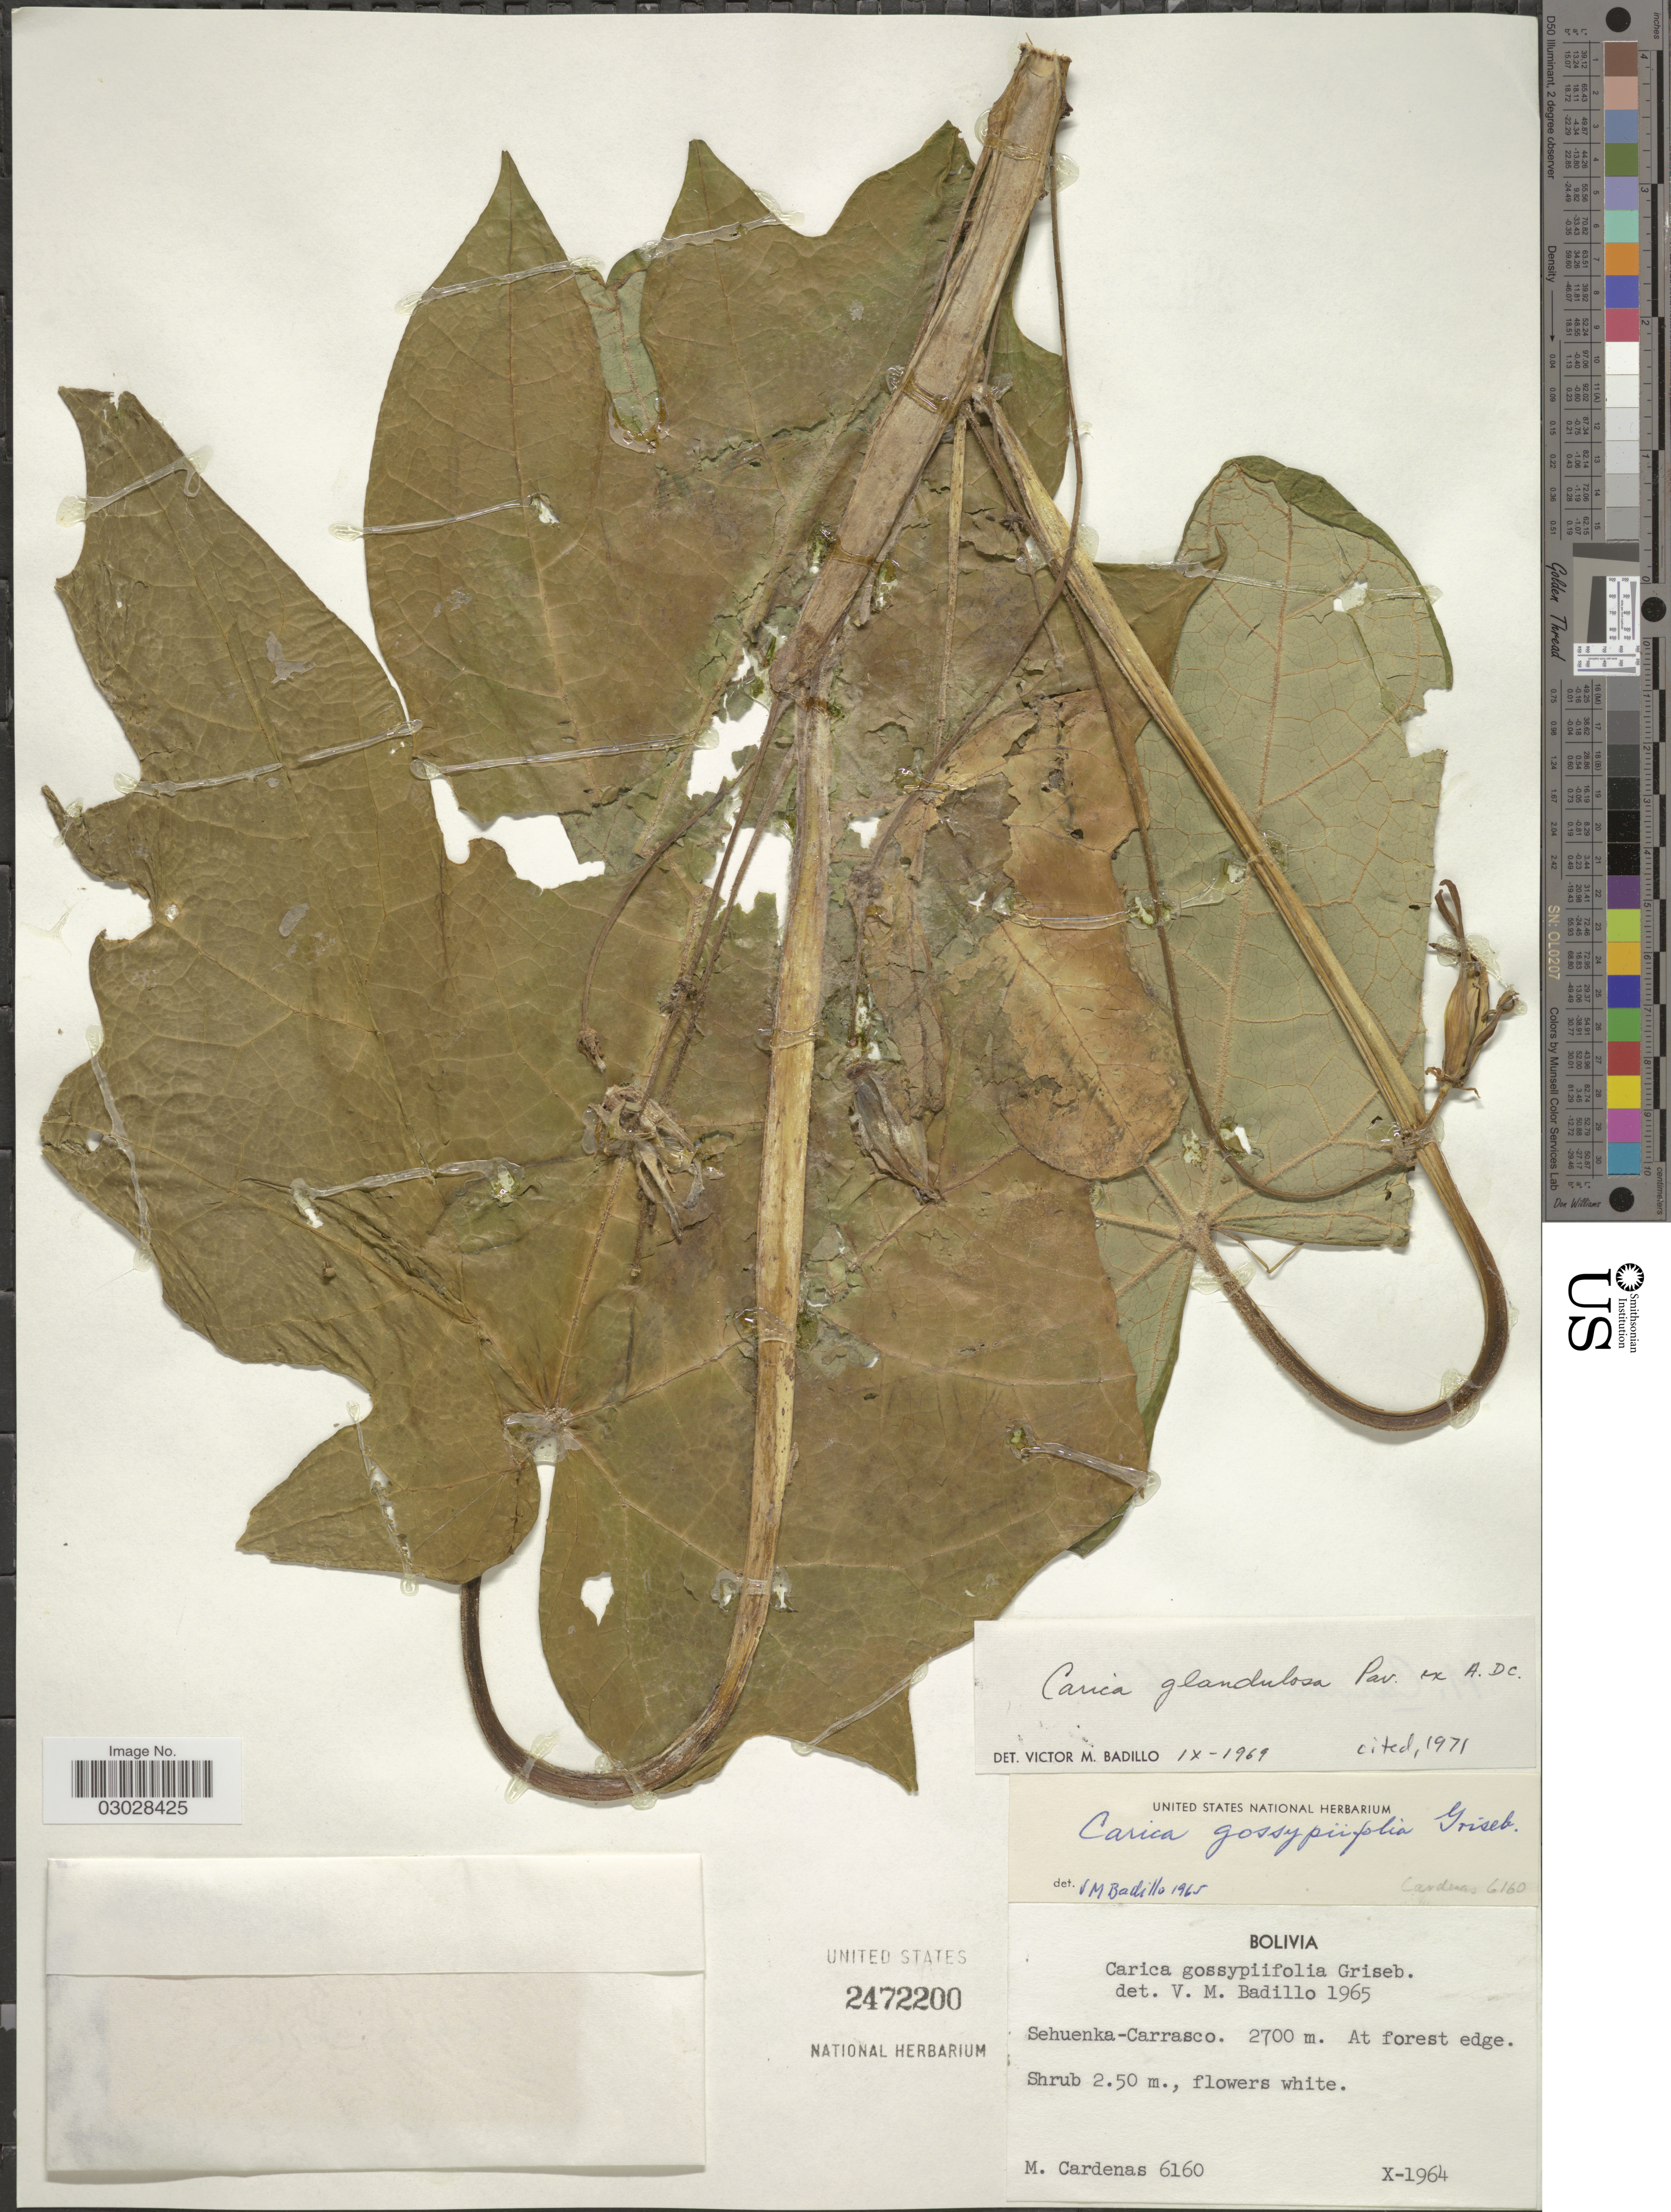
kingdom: Plantae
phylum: Tracheophyta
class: Magnoliopsida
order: Brassicales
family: Caricaceae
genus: Vasconcellea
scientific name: Vasconcellea glandulosa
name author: A. DC.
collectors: M. Cárdenas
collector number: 6160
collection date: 1964-10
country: Bolivia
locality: Sehuenka-Carrasco.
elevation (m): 2700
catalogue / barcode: US 2472200